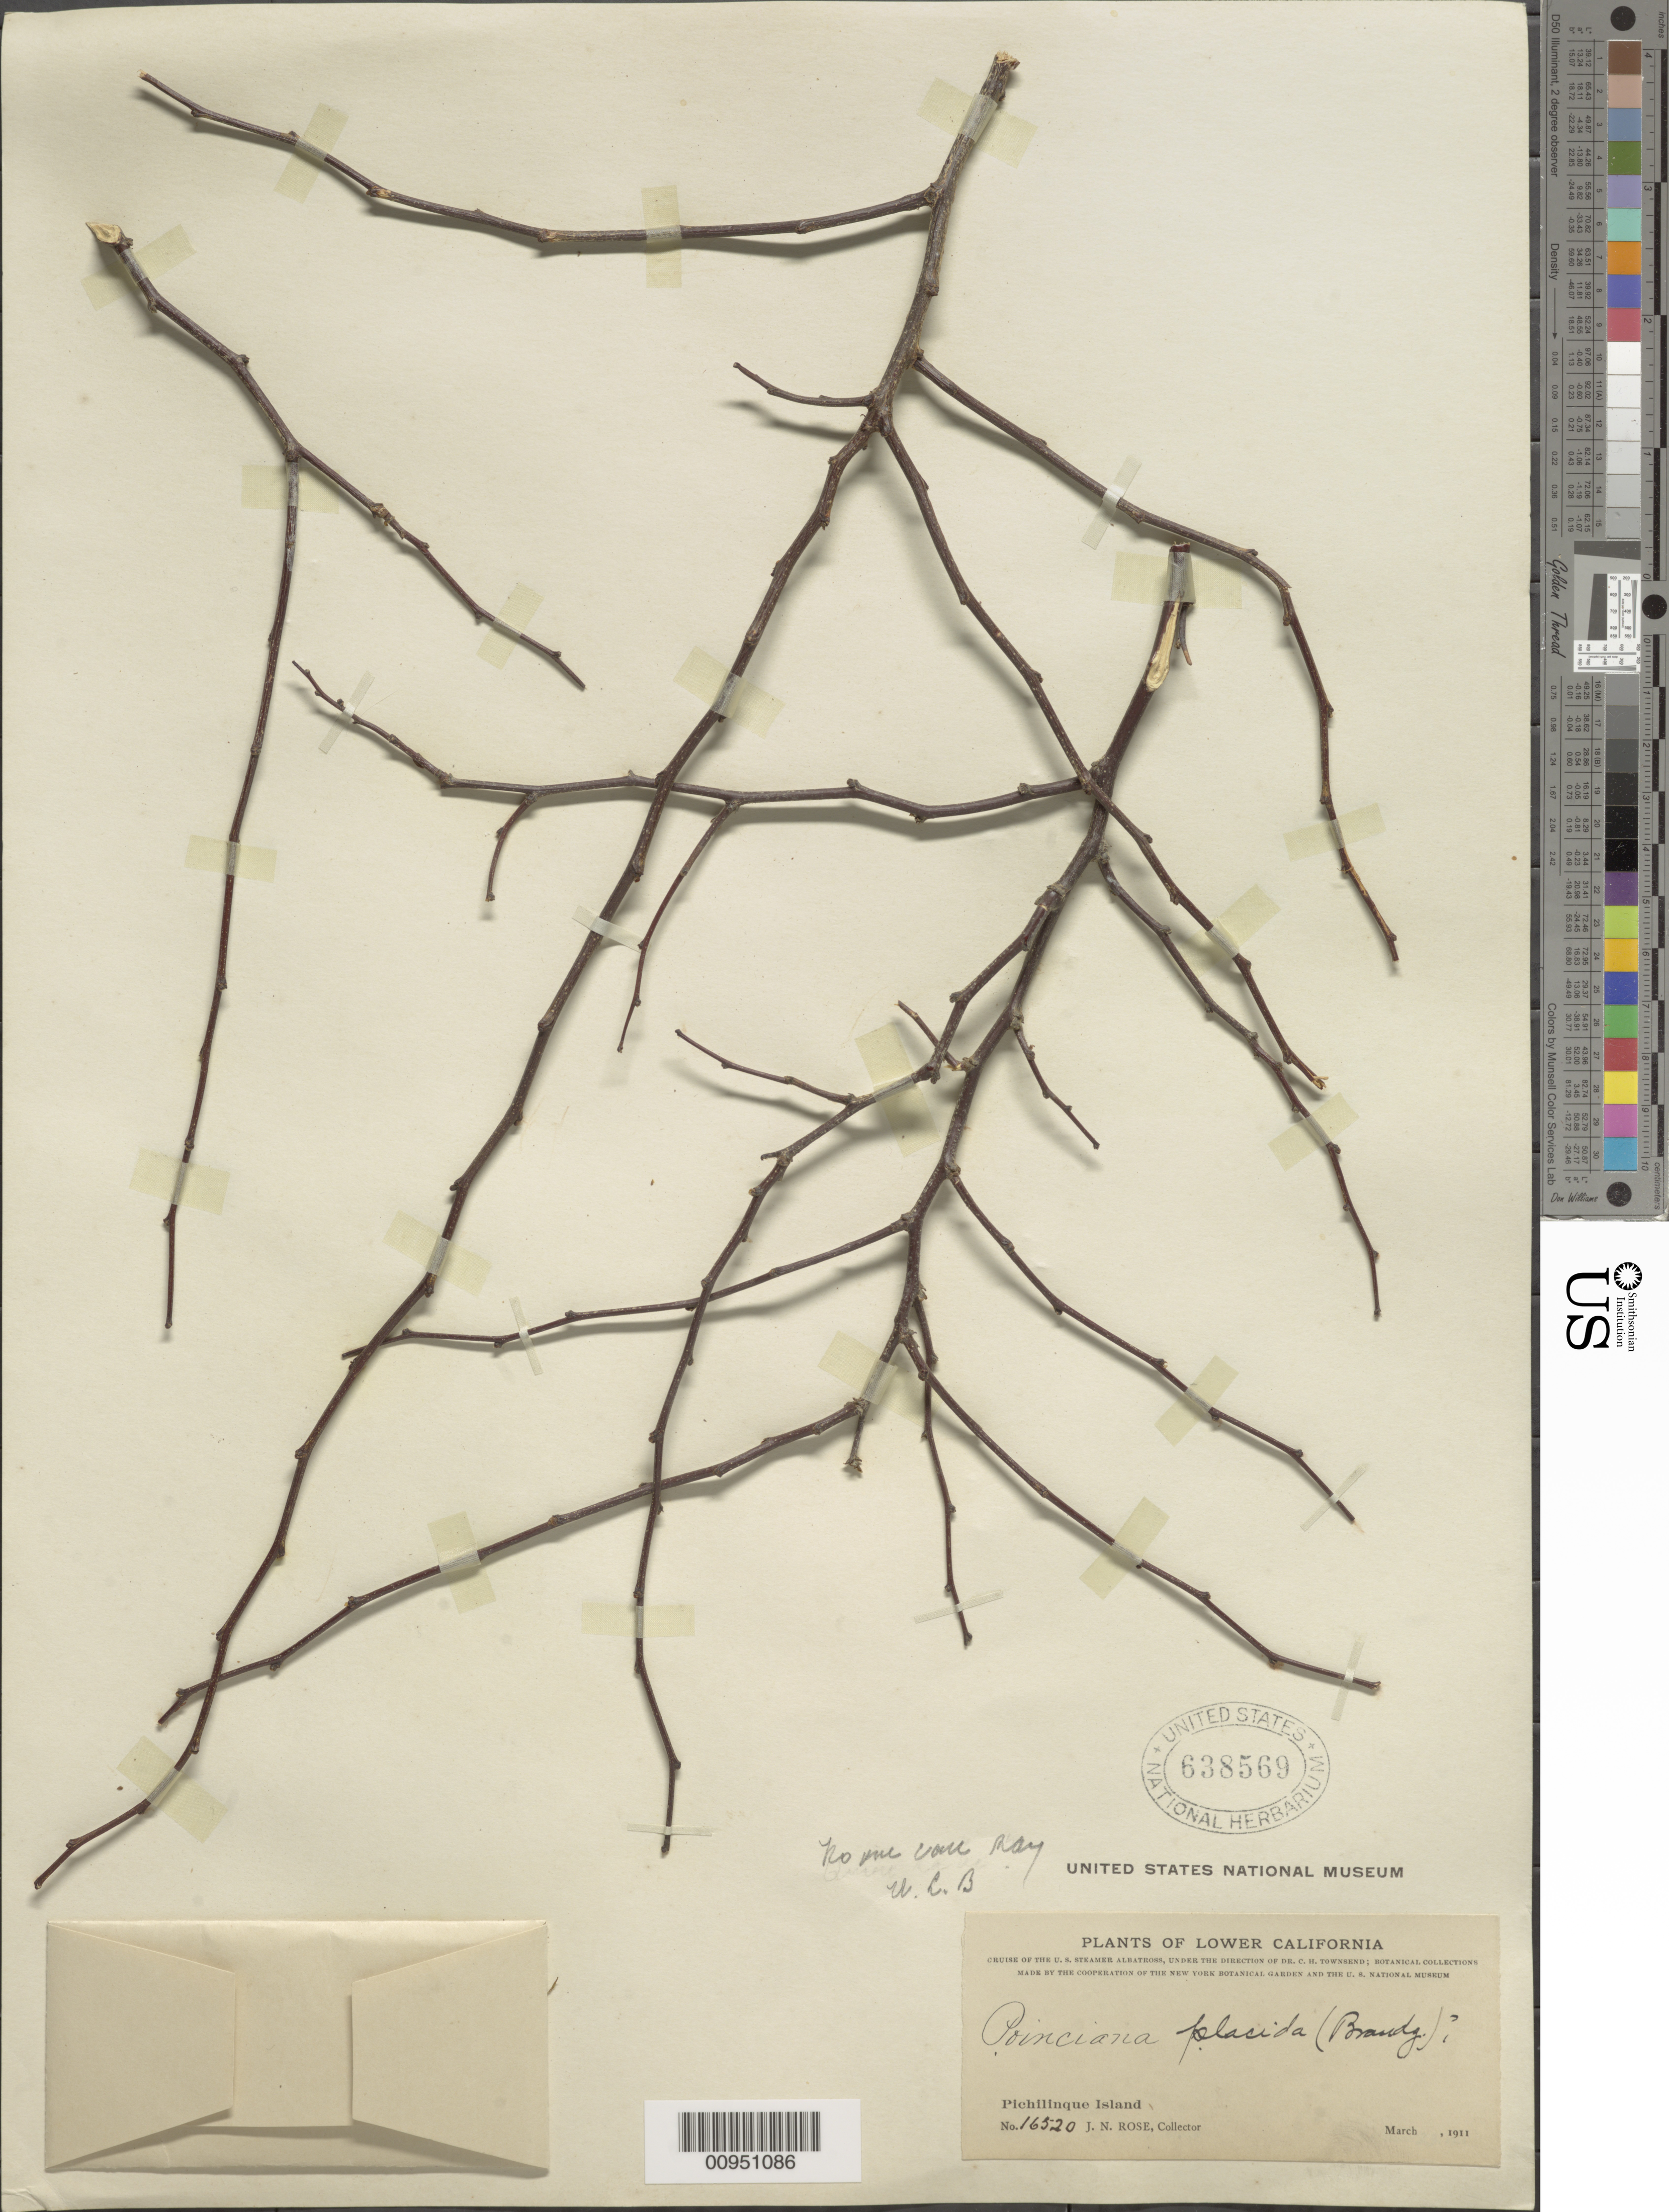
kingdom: Plantae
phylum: Tracheophyta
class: Magnoliopsida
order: Fabales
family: Fabaceae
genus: Poinciana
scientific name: Poinciana placida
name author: (Brandegee) Rose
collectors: J. N. Rose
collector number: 16520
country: Mexico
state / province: Baja California Sur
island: Pichilinque Island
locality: Pichilinque Island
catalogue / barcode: US 638569